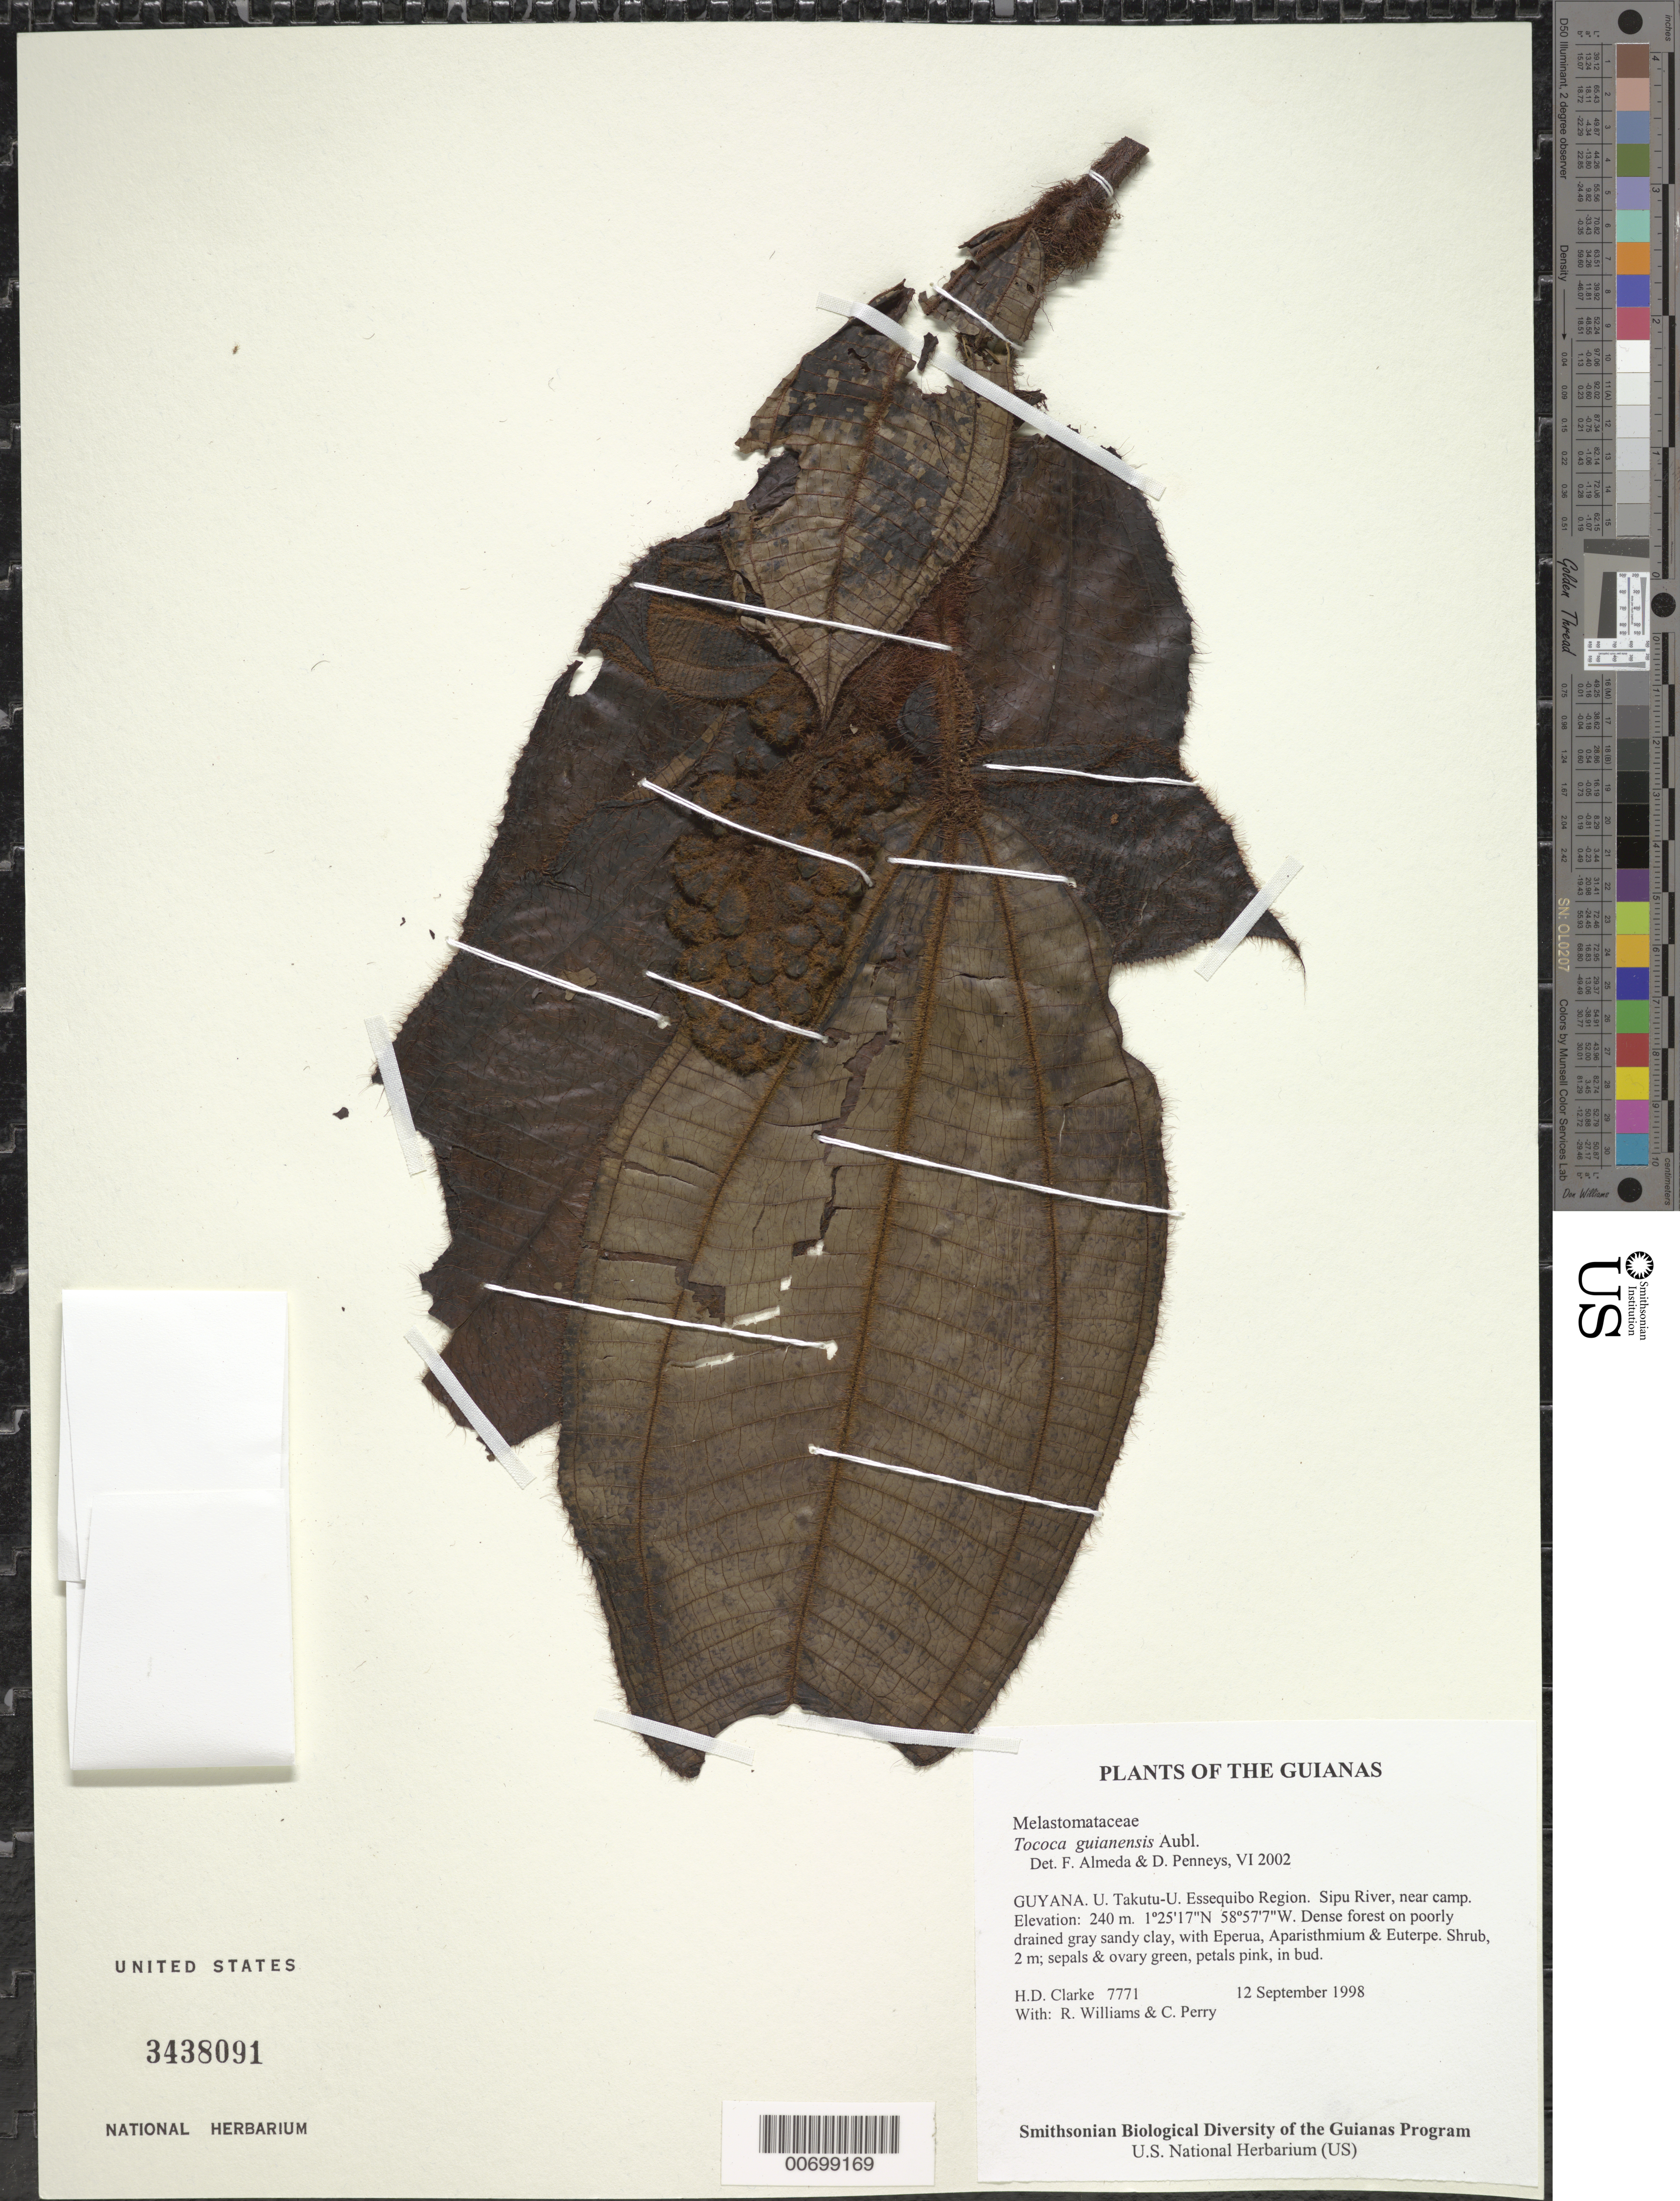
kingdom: Plantae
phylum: Tracheophyta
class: Magnoliopsida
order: Myrtales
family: Melastomataceae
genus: Tococa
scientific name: Tococa guianensis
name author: Aubl.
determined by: Almeda, F.; Penneys, D. S.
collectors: H. D. Clarke, R. Williams & C. Perry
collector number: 7771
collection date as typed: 12 September 1998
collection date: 1998-09-12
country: Guyana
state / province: U. Takutu-U. Essequibo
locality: Sipu River, near camp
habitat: Dense forest on poorly drained gray sandy clay, with Eperua, Aparisthmium & Euterpe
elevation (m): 240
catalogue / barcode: US 3438091